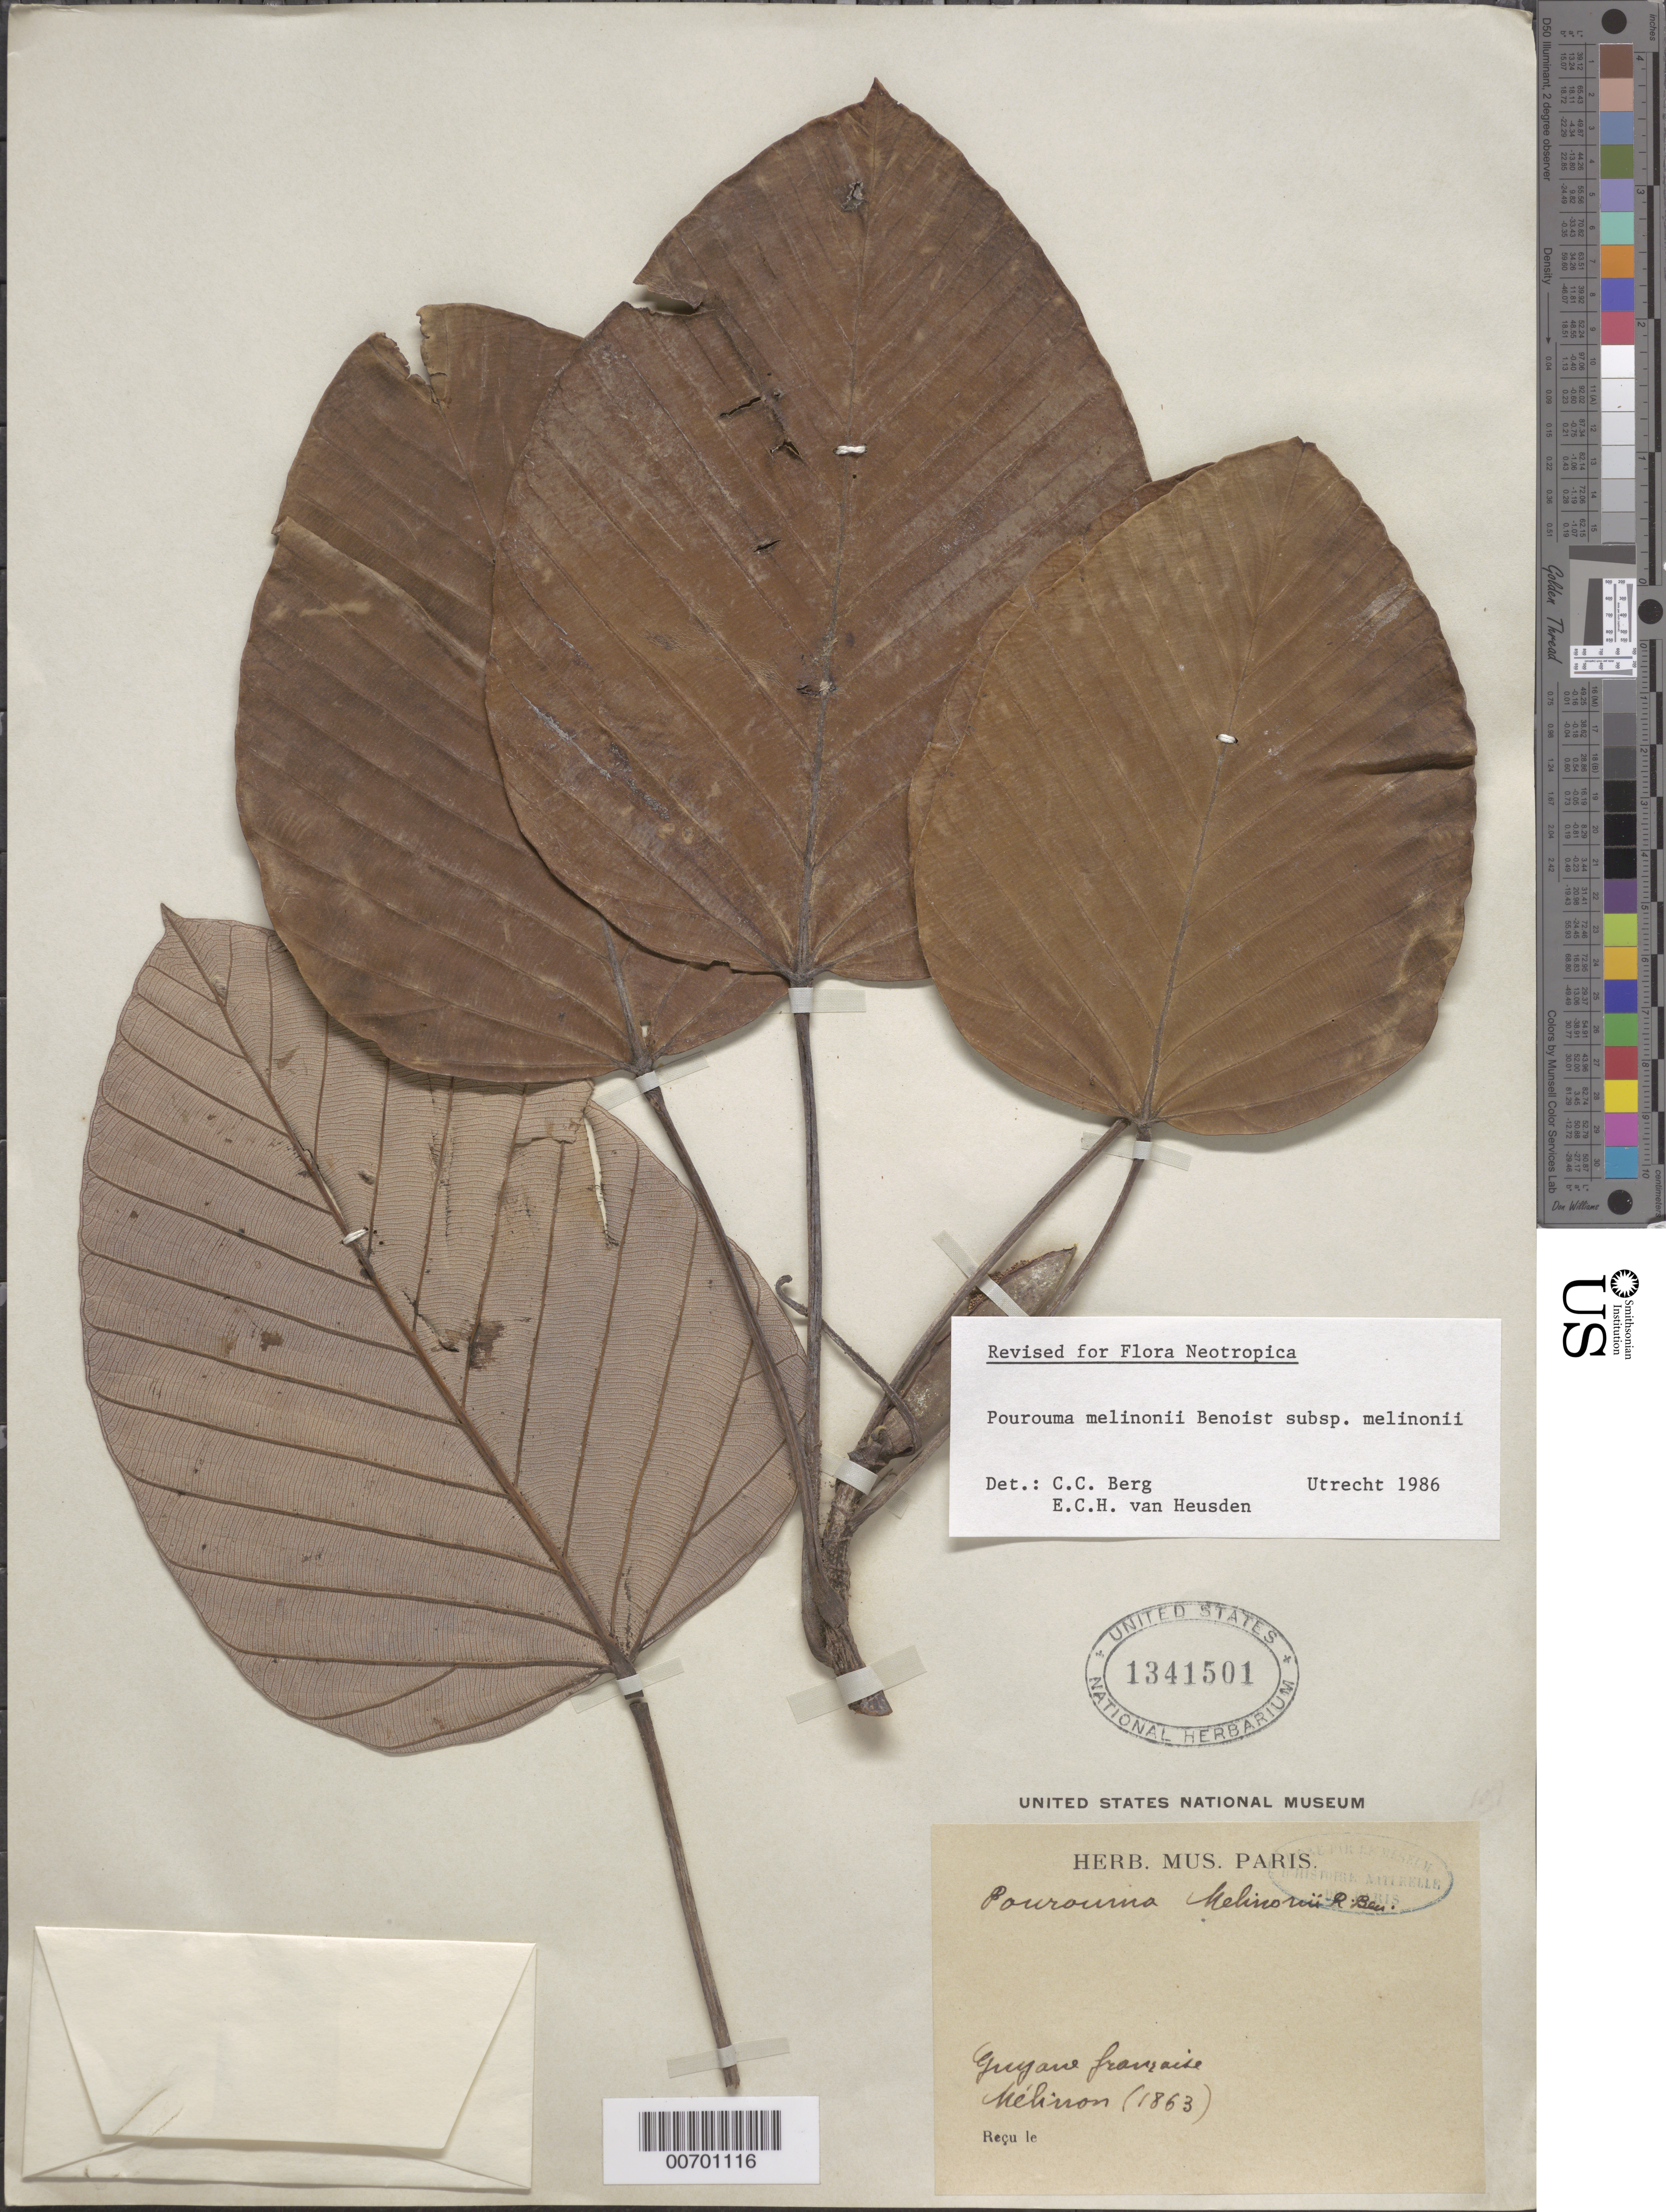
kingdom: Plantae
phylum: Tracheophyta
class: Magnoliopsida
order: Rosales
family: Urticaceae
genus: Pourouma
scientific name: Pourouma melinonii subsp. melinonii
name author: Benoist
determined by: Berg, C. C.; Heusden, E. C.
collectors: E. Mélinon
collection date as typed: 1863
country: French Guiana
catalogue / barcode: US 1341501